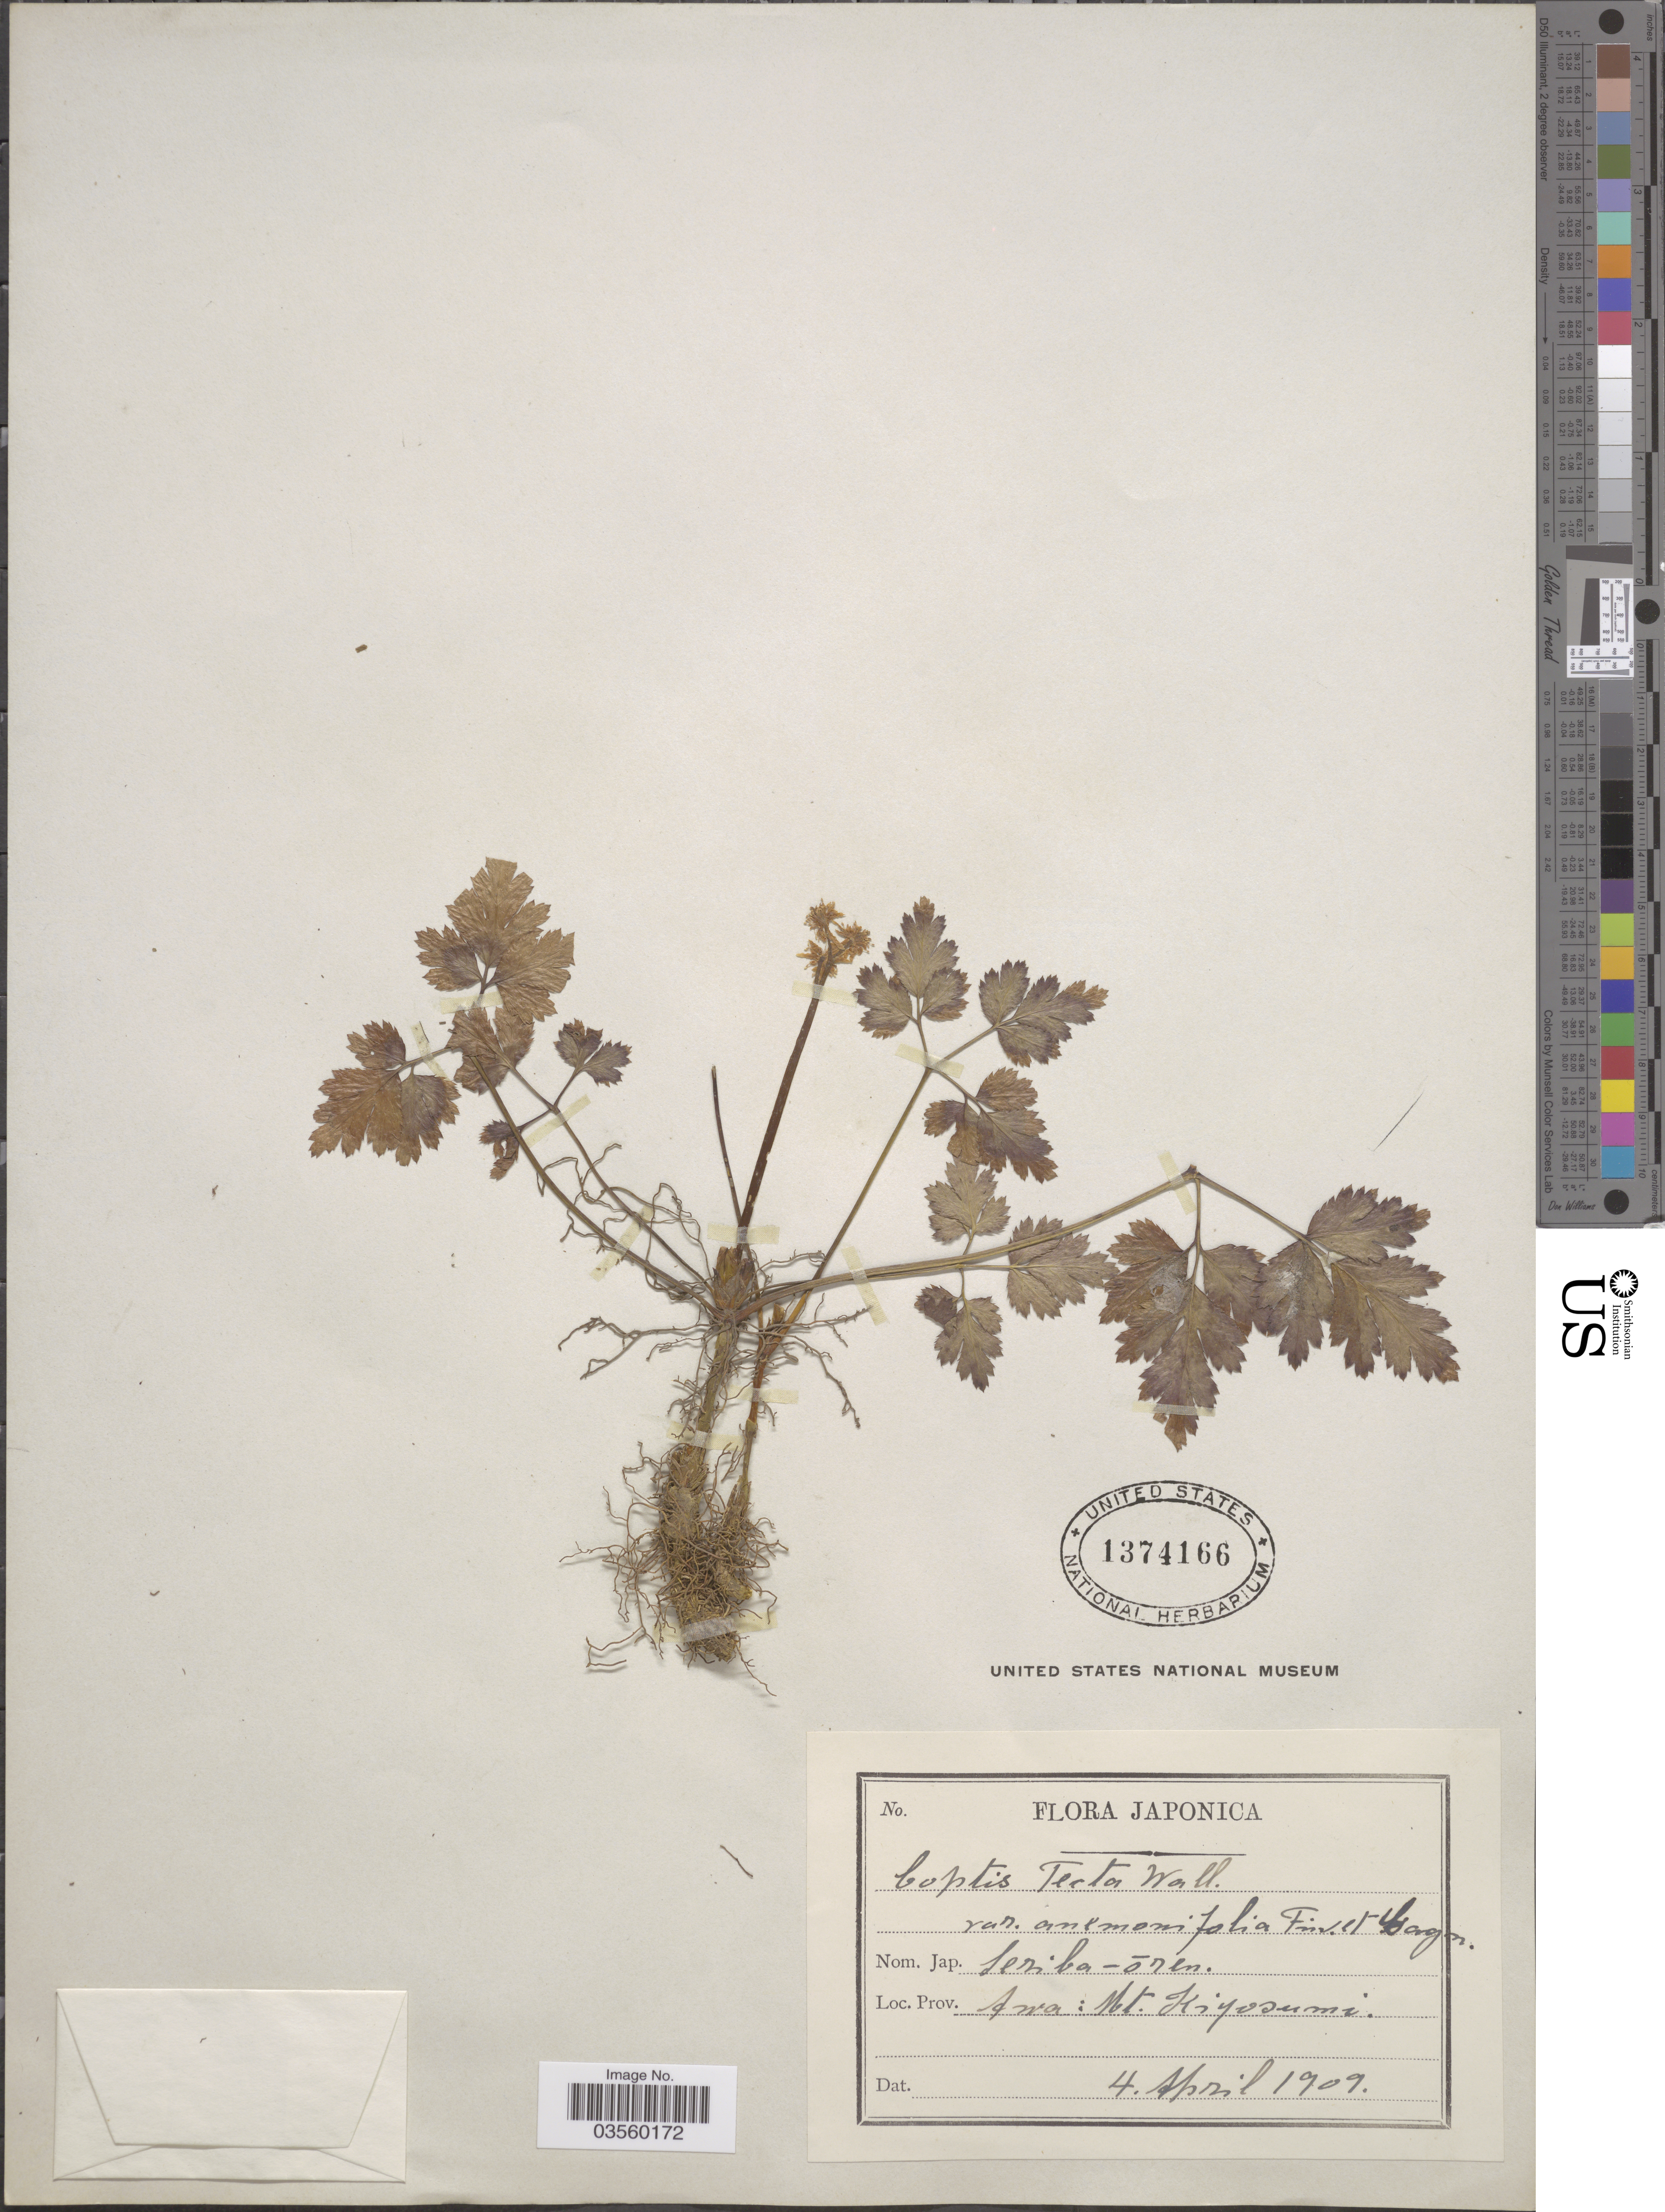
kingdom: Plantae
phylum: Tracheophyta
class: Magnoliopsida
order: Ranunculales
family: Ranunculaceae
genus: Coptis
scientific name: Coptis teeta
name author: Wall.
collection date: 1909-04-04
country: Japan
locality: Awa: Mt. Kiyosumi.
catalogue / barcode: US 1374166